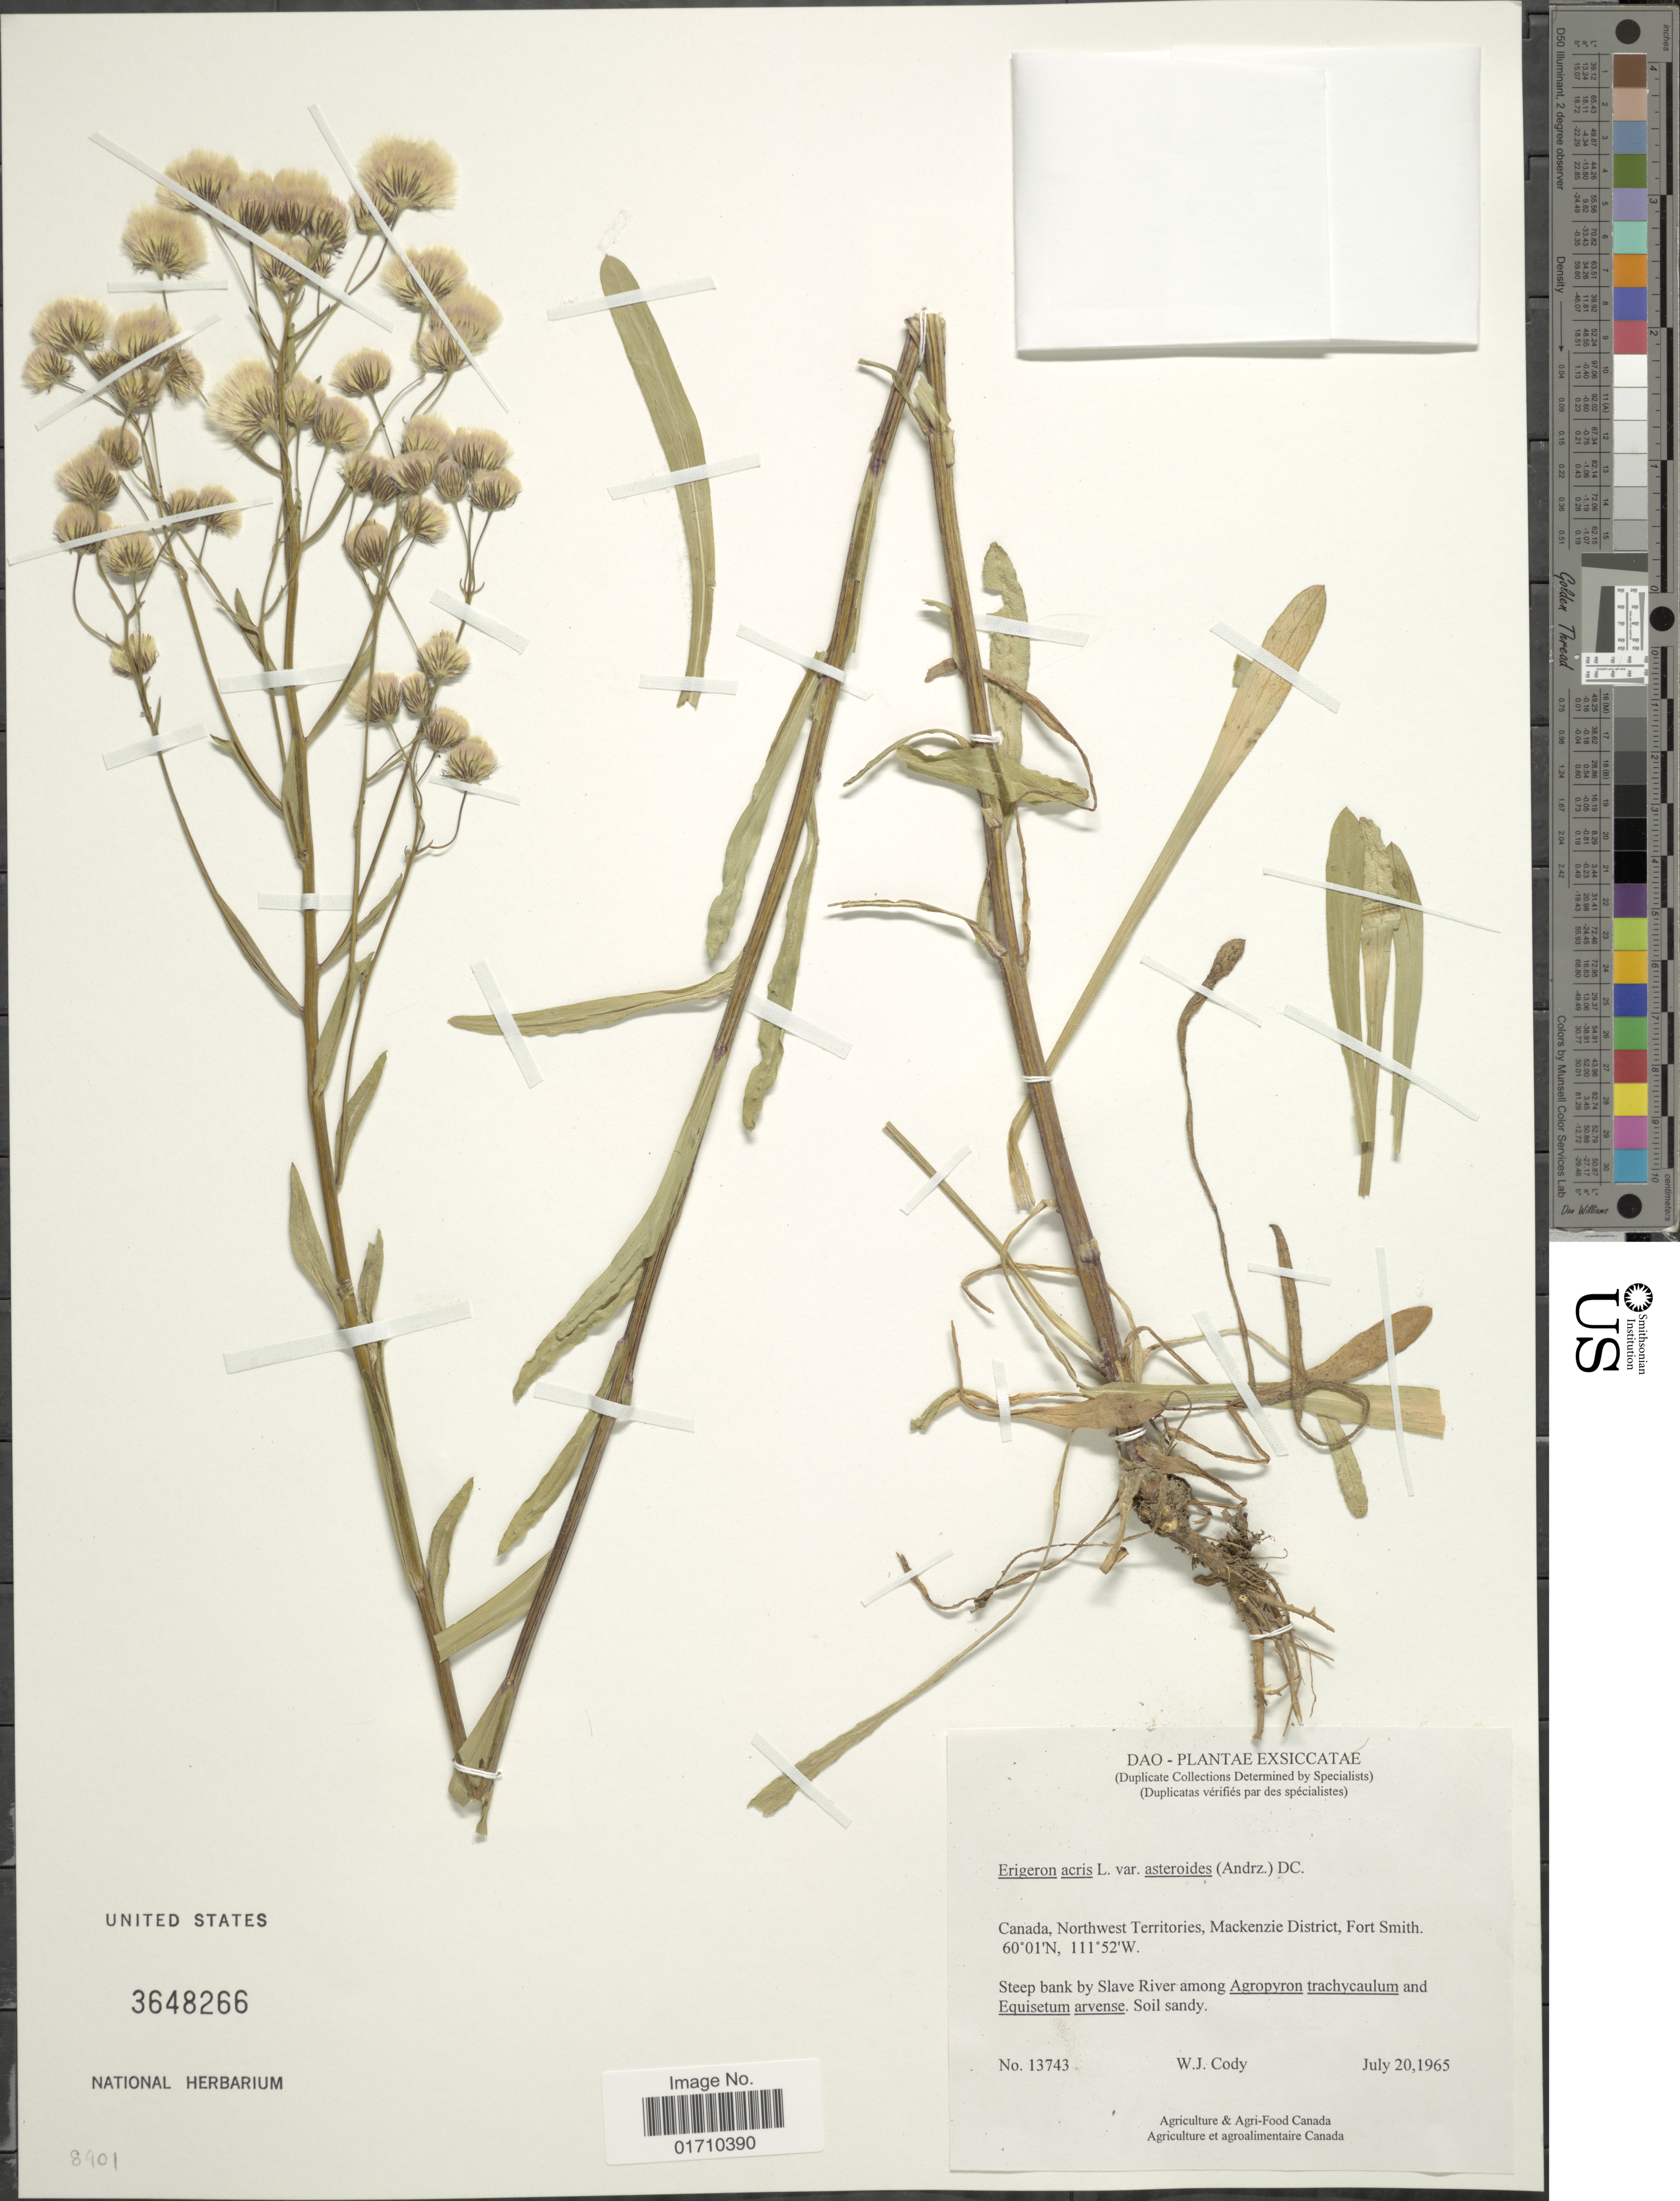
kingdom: Plantae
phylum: Tracheophyta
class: Magnoliopsida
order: Asterales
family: Asteraceae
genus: Erigeron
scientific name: Erigeron acris var. asteroides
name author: (Andrz.) DC.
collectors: W. Cody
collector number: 13743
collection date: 1965-07-20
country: Canada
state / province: Northwest Territories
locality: Mackenzie District, Fort Smith, Steep bank by Slave River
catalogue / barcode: US 3648266